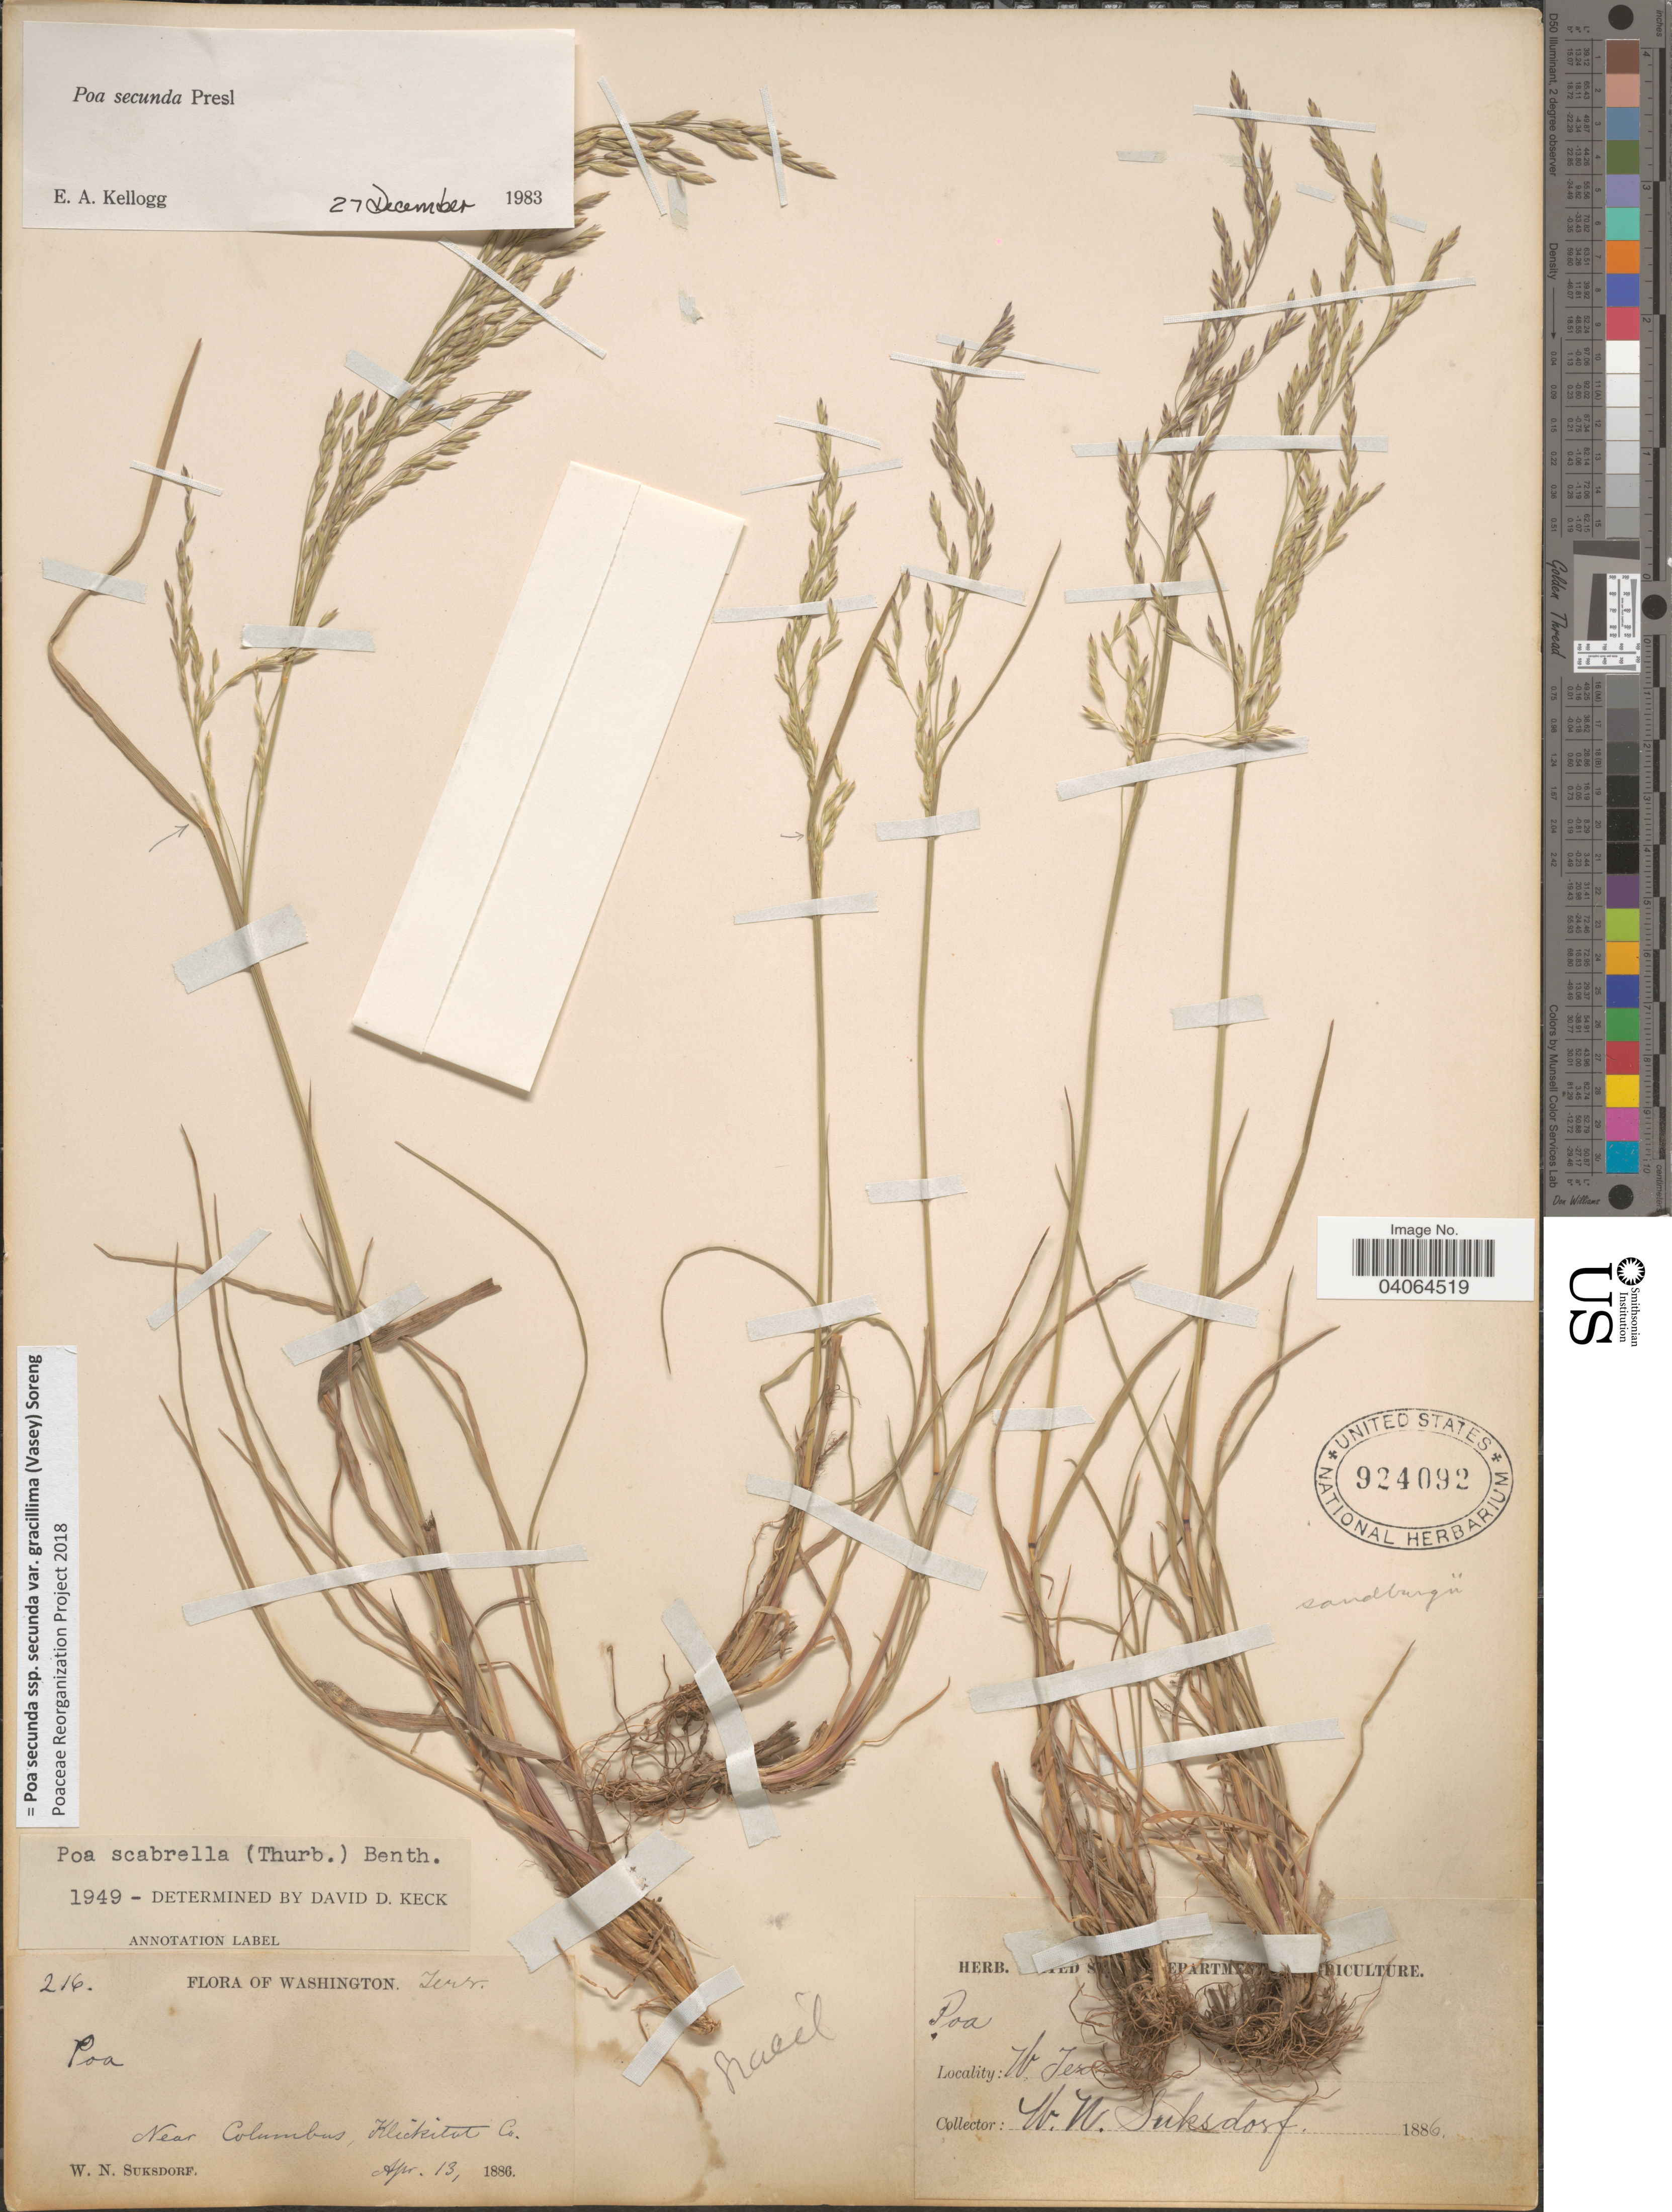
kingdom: Plantae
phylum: Tracheophyta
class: Liliopsida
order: Poales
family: Poaceae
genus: Poa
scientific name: Poa secunda subsp. secunda var. gracillima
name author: (Vasey) Soreng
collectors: W. N. Suksdorf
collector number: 216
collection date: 1886-04-13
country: United States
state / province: Washington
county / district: Klickitat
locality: Washington Terr. Near Columbus, Klickitat Co.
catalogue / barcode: US 924092